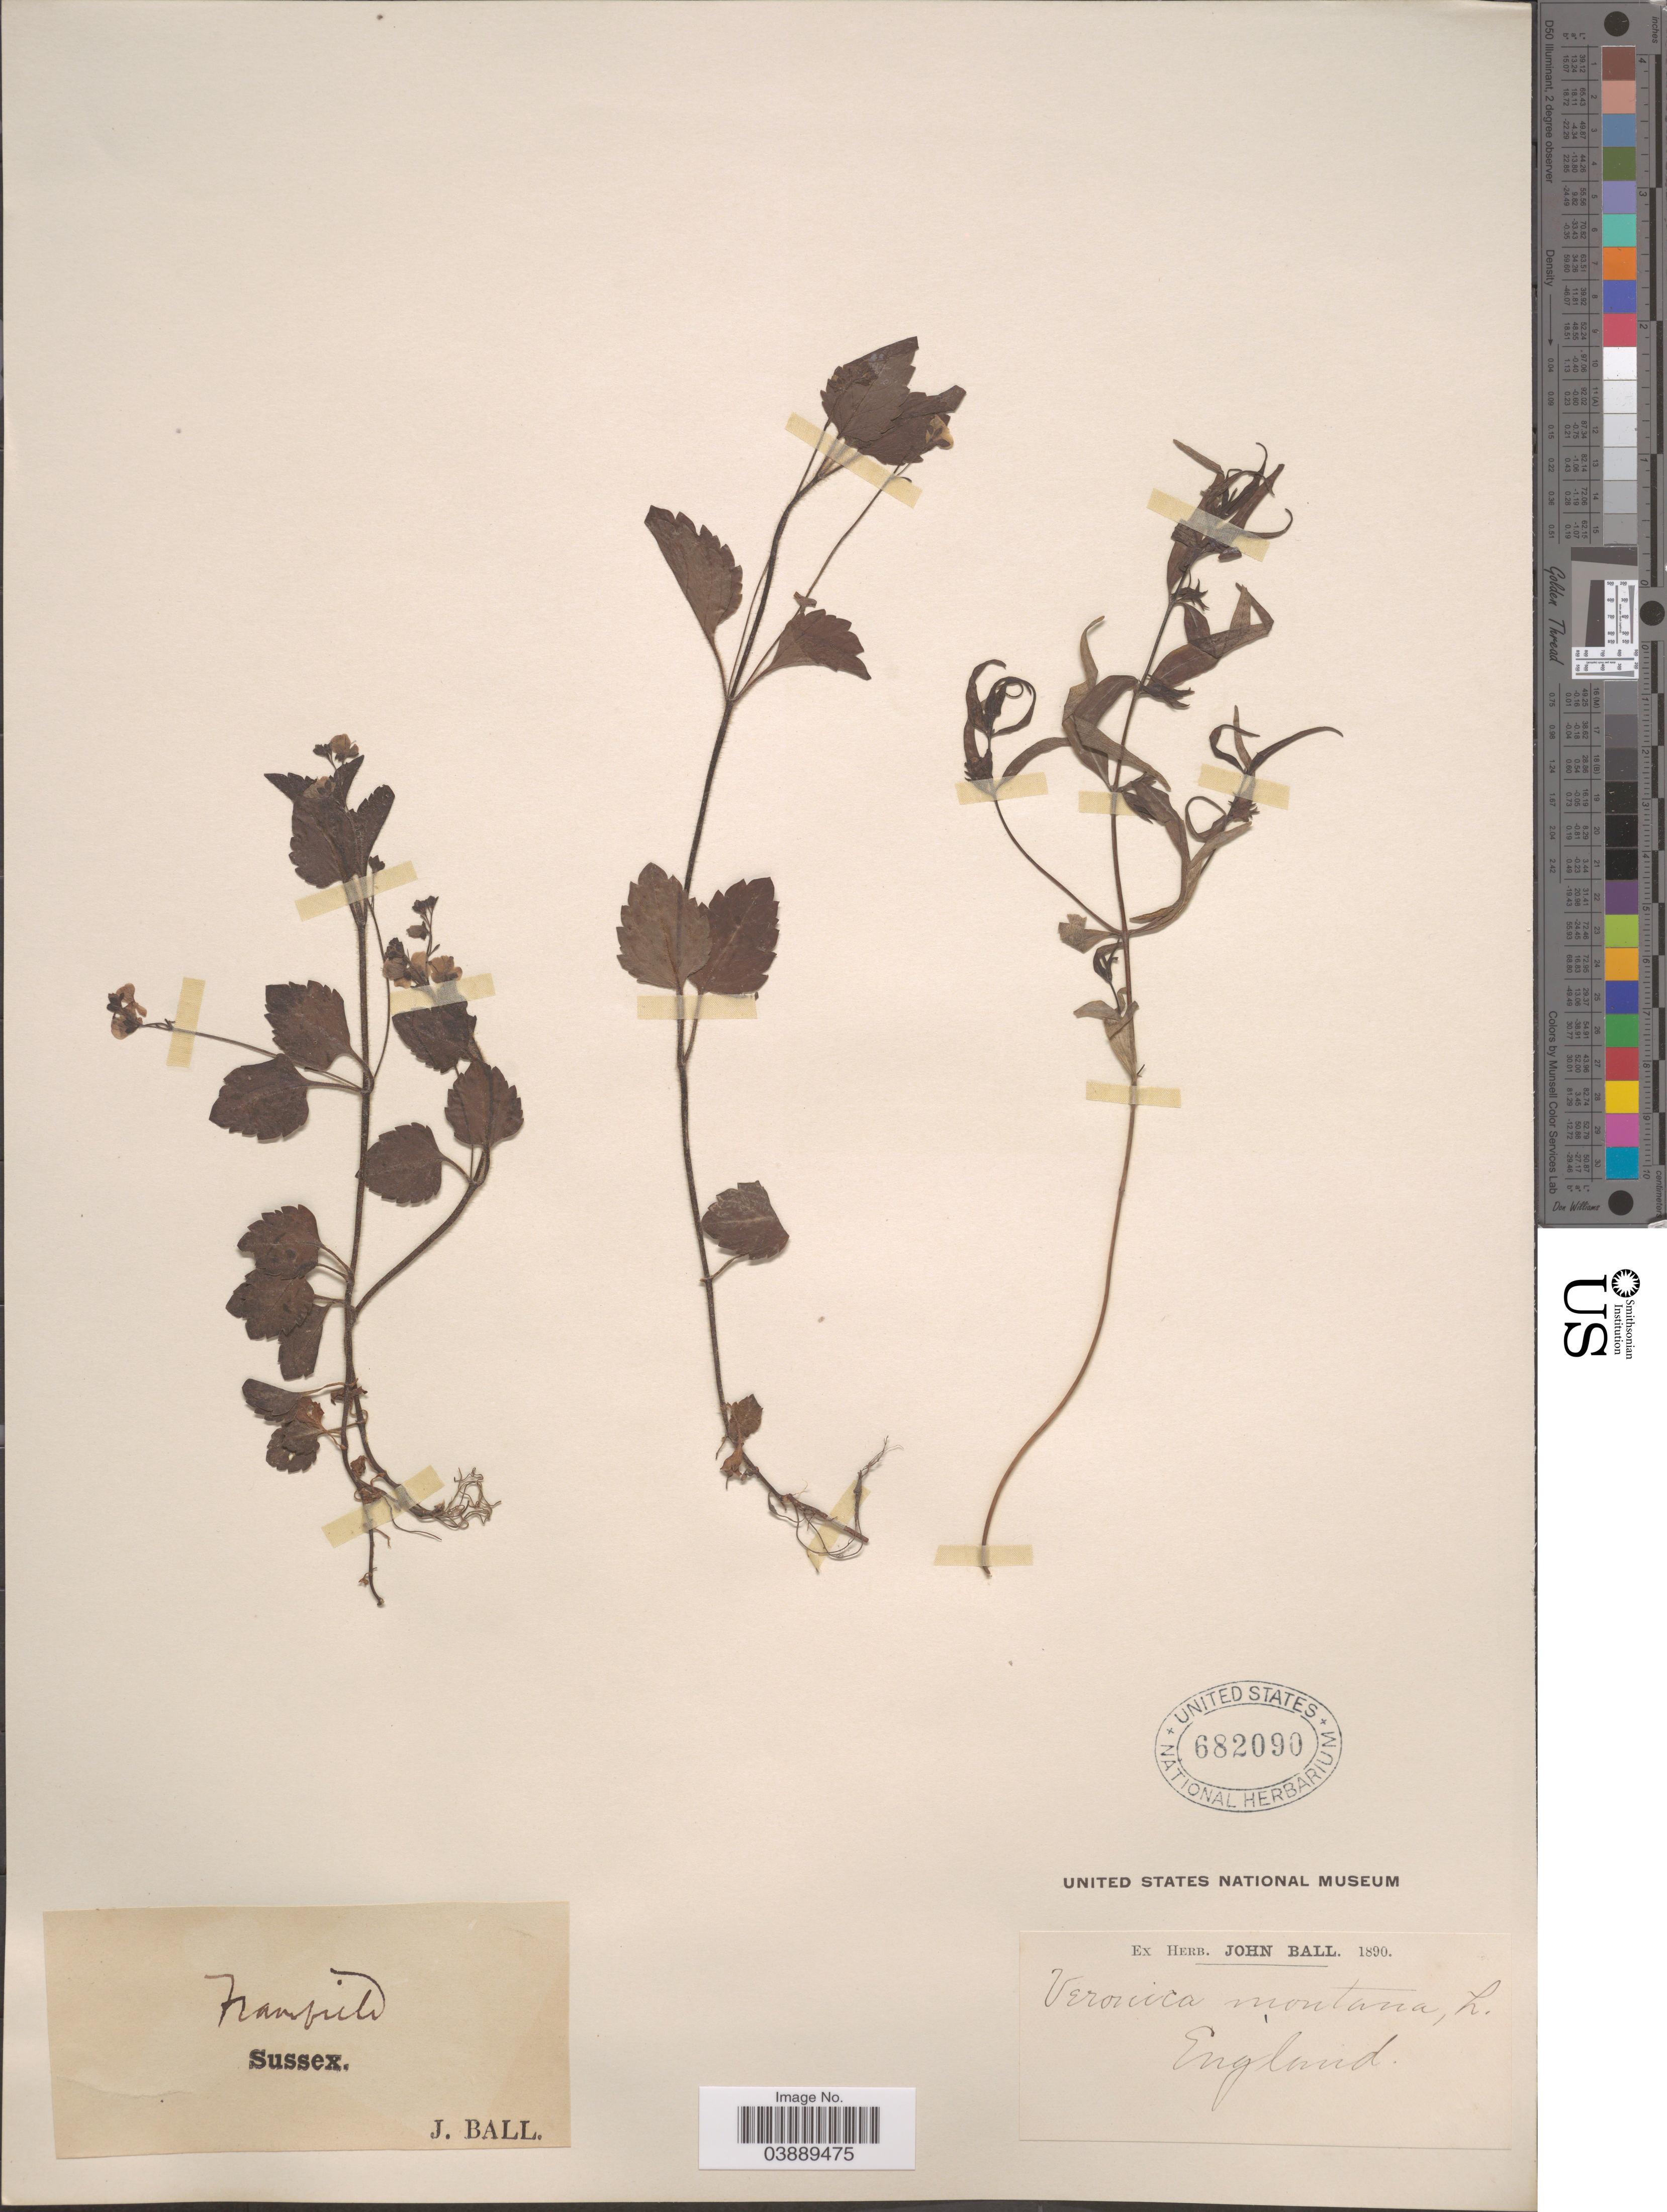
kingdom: Plantae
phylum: Tracheophyta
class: Magnoliopsida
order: Lamiales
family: Plantaginaceae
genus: Veronica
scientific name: Veronica montana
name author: L.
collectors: J. Ball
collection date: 1890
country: United Kingdom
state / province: England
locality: Sussex.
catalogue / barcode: US 682090